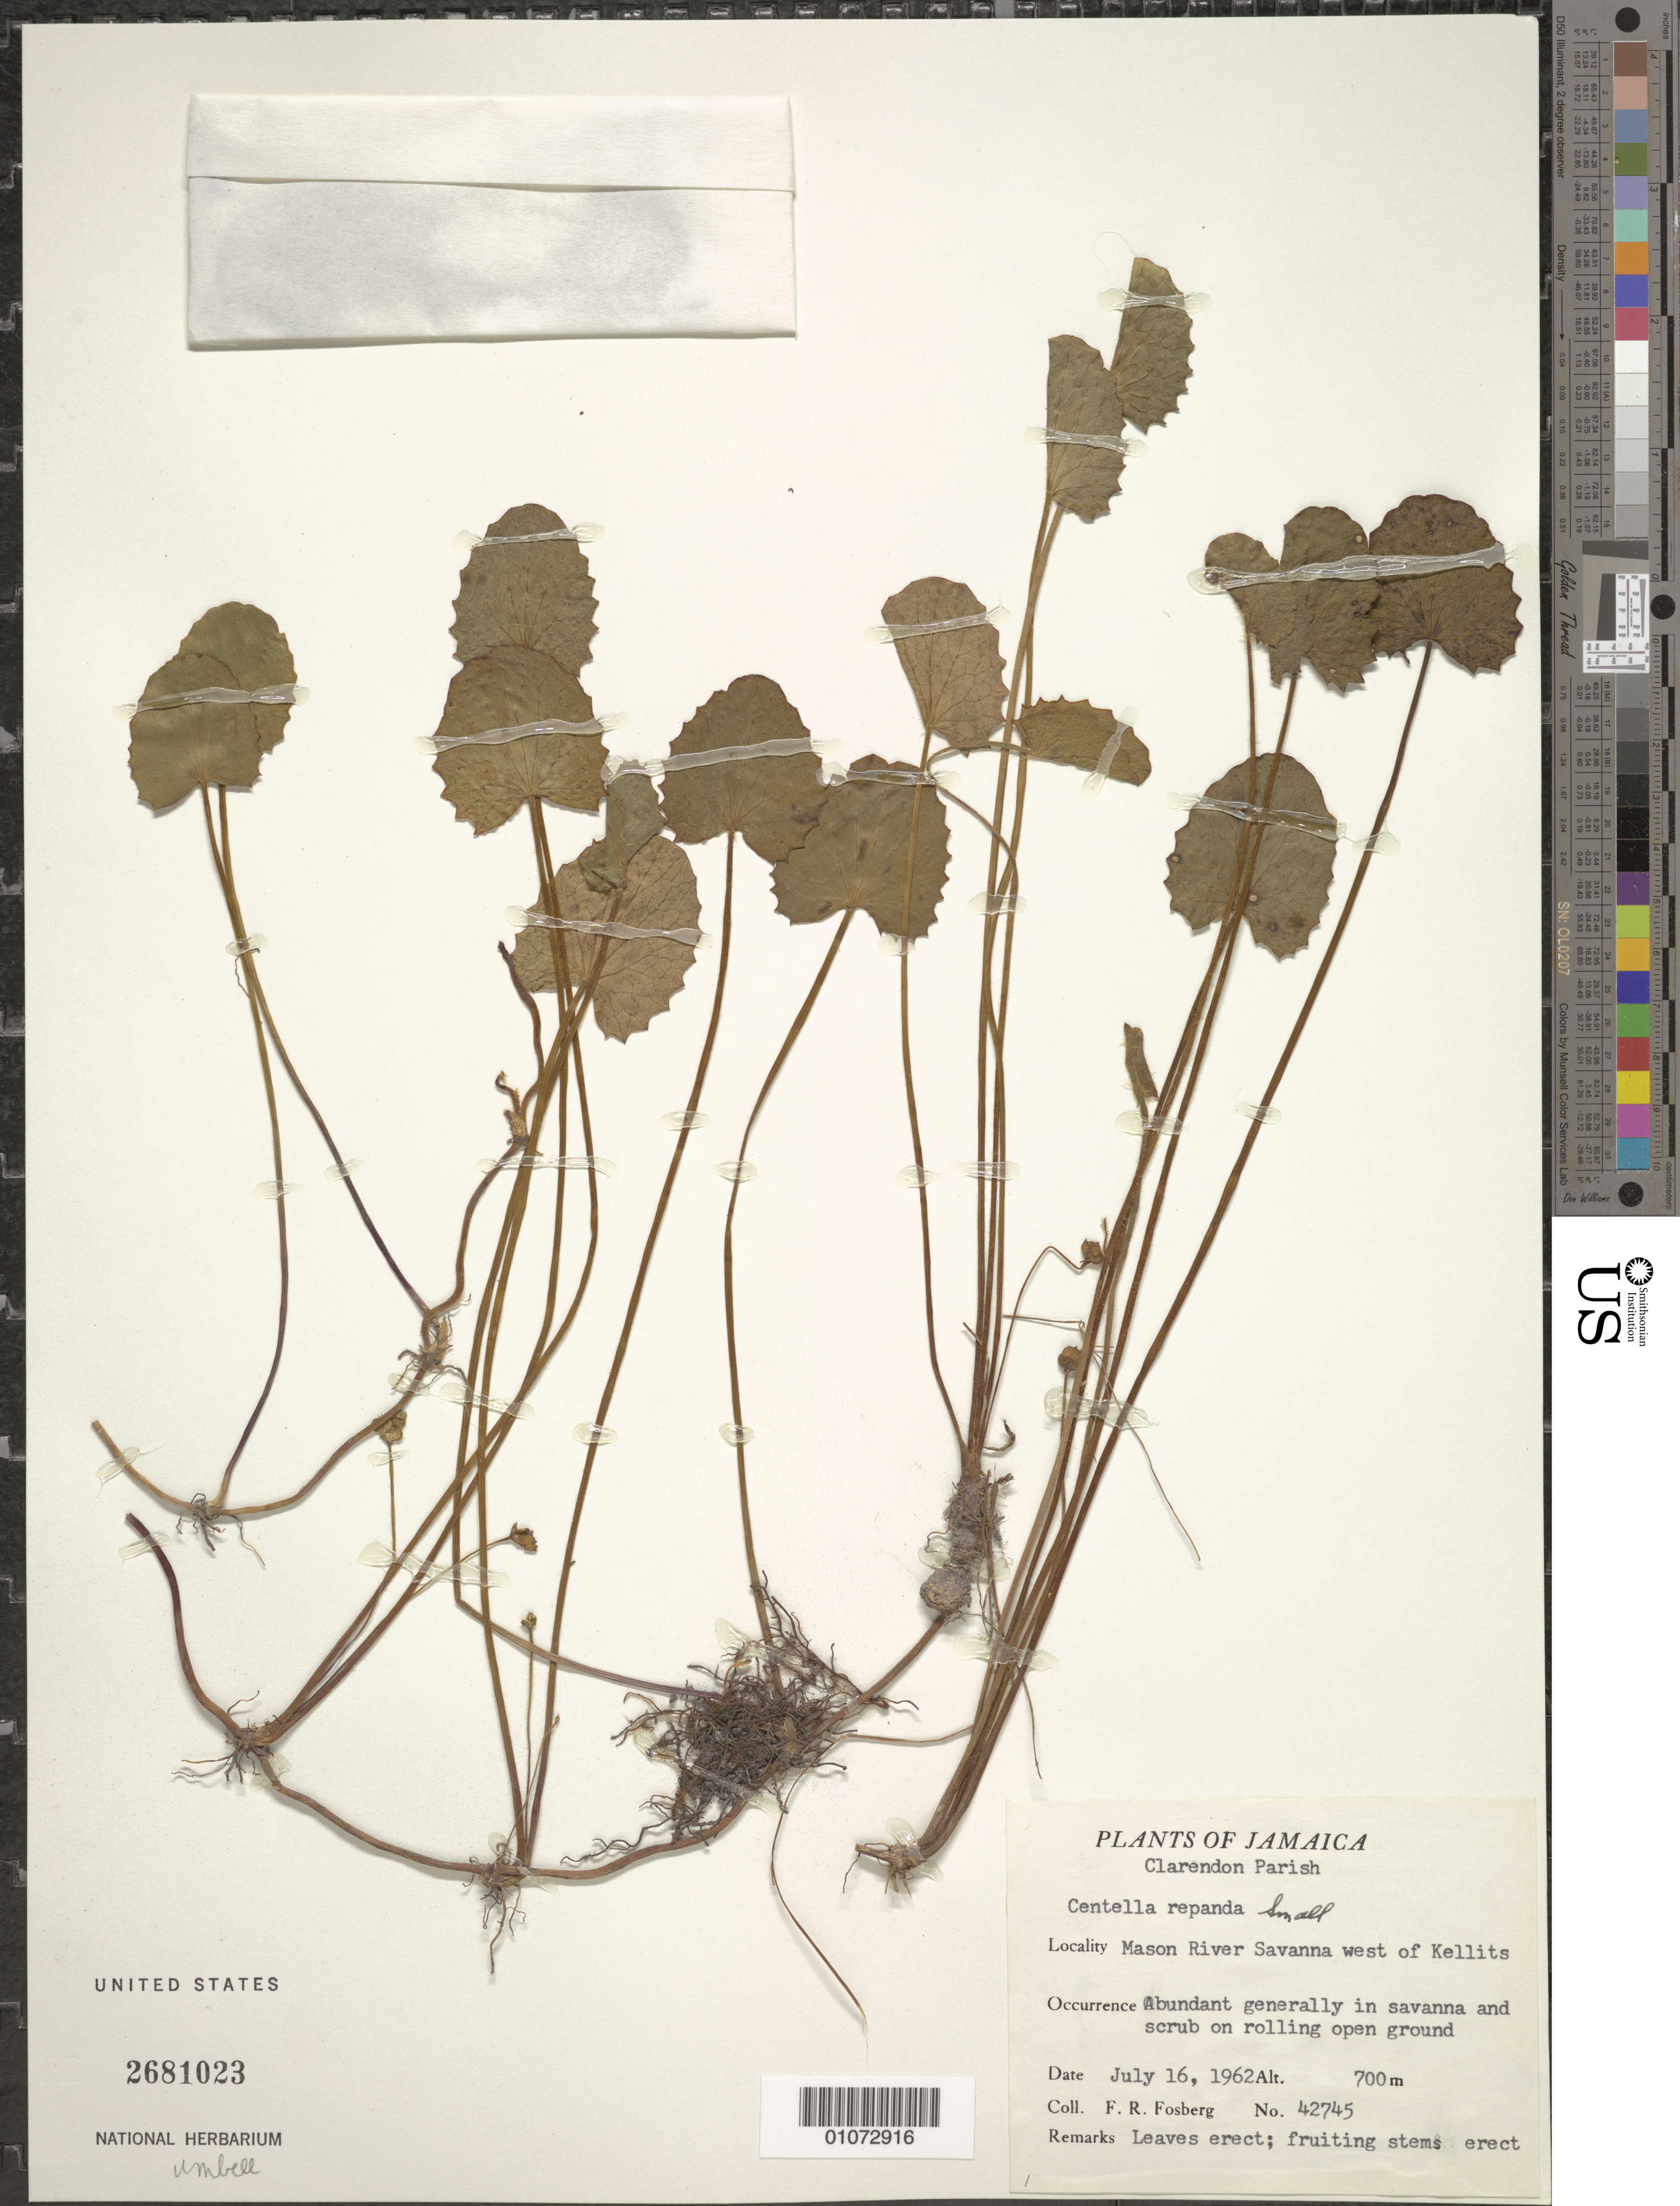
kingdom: Plantae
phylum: Tracheophyta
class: Magnoliopsida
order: Apiales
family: Apiaceae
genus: Centella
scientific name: Centella asiatica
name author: (L.) Urb.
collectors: F. R. Fosberg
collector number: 42745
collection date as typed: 16 Jul 1962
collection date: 1962-07-16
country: Jamaica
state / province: Clarendon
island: Jamaica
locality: Mason River savanna west of Kellits. Abundant generally in savanna and scrub on rolling open ground.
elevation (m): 700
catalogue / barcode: US 2681023